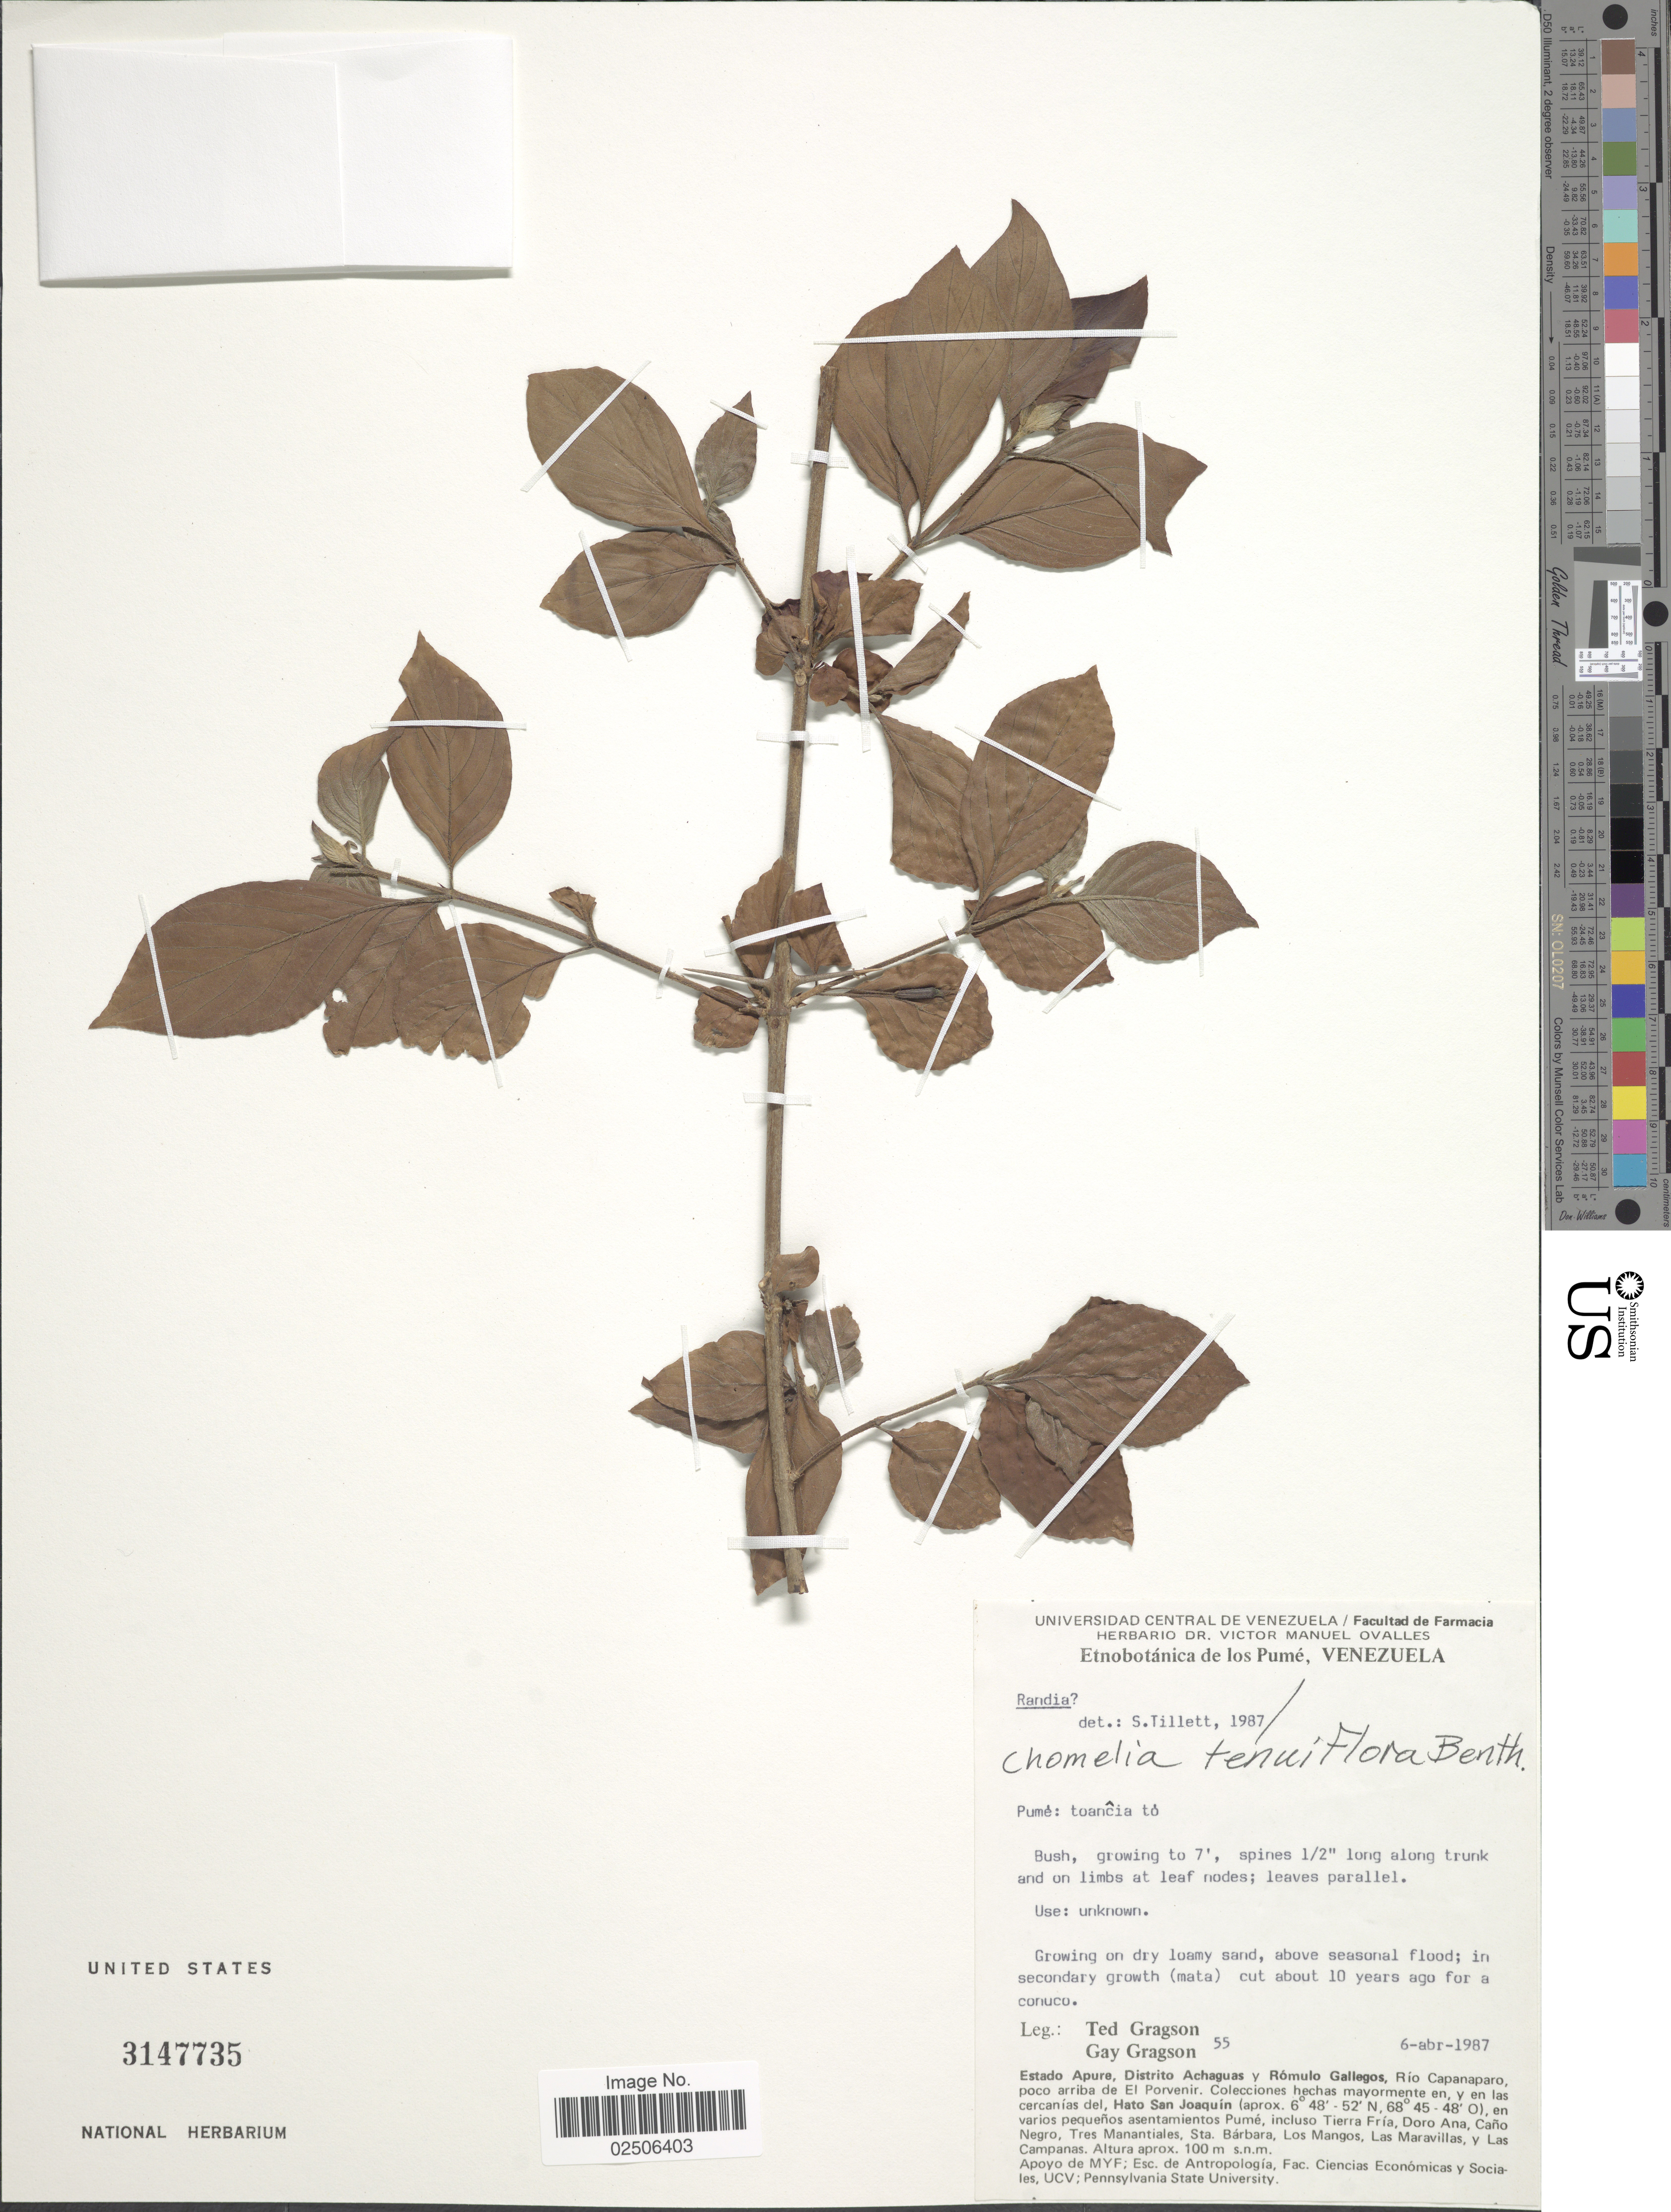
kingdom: Plantae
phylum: Tracheophyta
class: Magnoliopsida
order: Gentianales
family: Rubiaceae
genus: Chomelia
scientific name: Chomelia tenuiflora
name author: Benth.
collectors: T. Gragson & G. Gragson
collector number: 55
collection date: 1987-04-06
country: Venezuela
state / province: Apure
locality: Distrito Achaguas y Romulo Gallesgos, Rio Capanaparo, poco arriba de El Porvenir, hechas mayormente en, y en las cercanias del, Hato San Joaquin, en varios pequenos asentamientos Pume, incluso Tierra Fira, Doro Ana, Cano Negro, Tres Manantiales, St. Barbara, Los Mangos, Las Maravillas, y Las Campanas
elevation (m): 100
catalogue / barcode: US 3147735